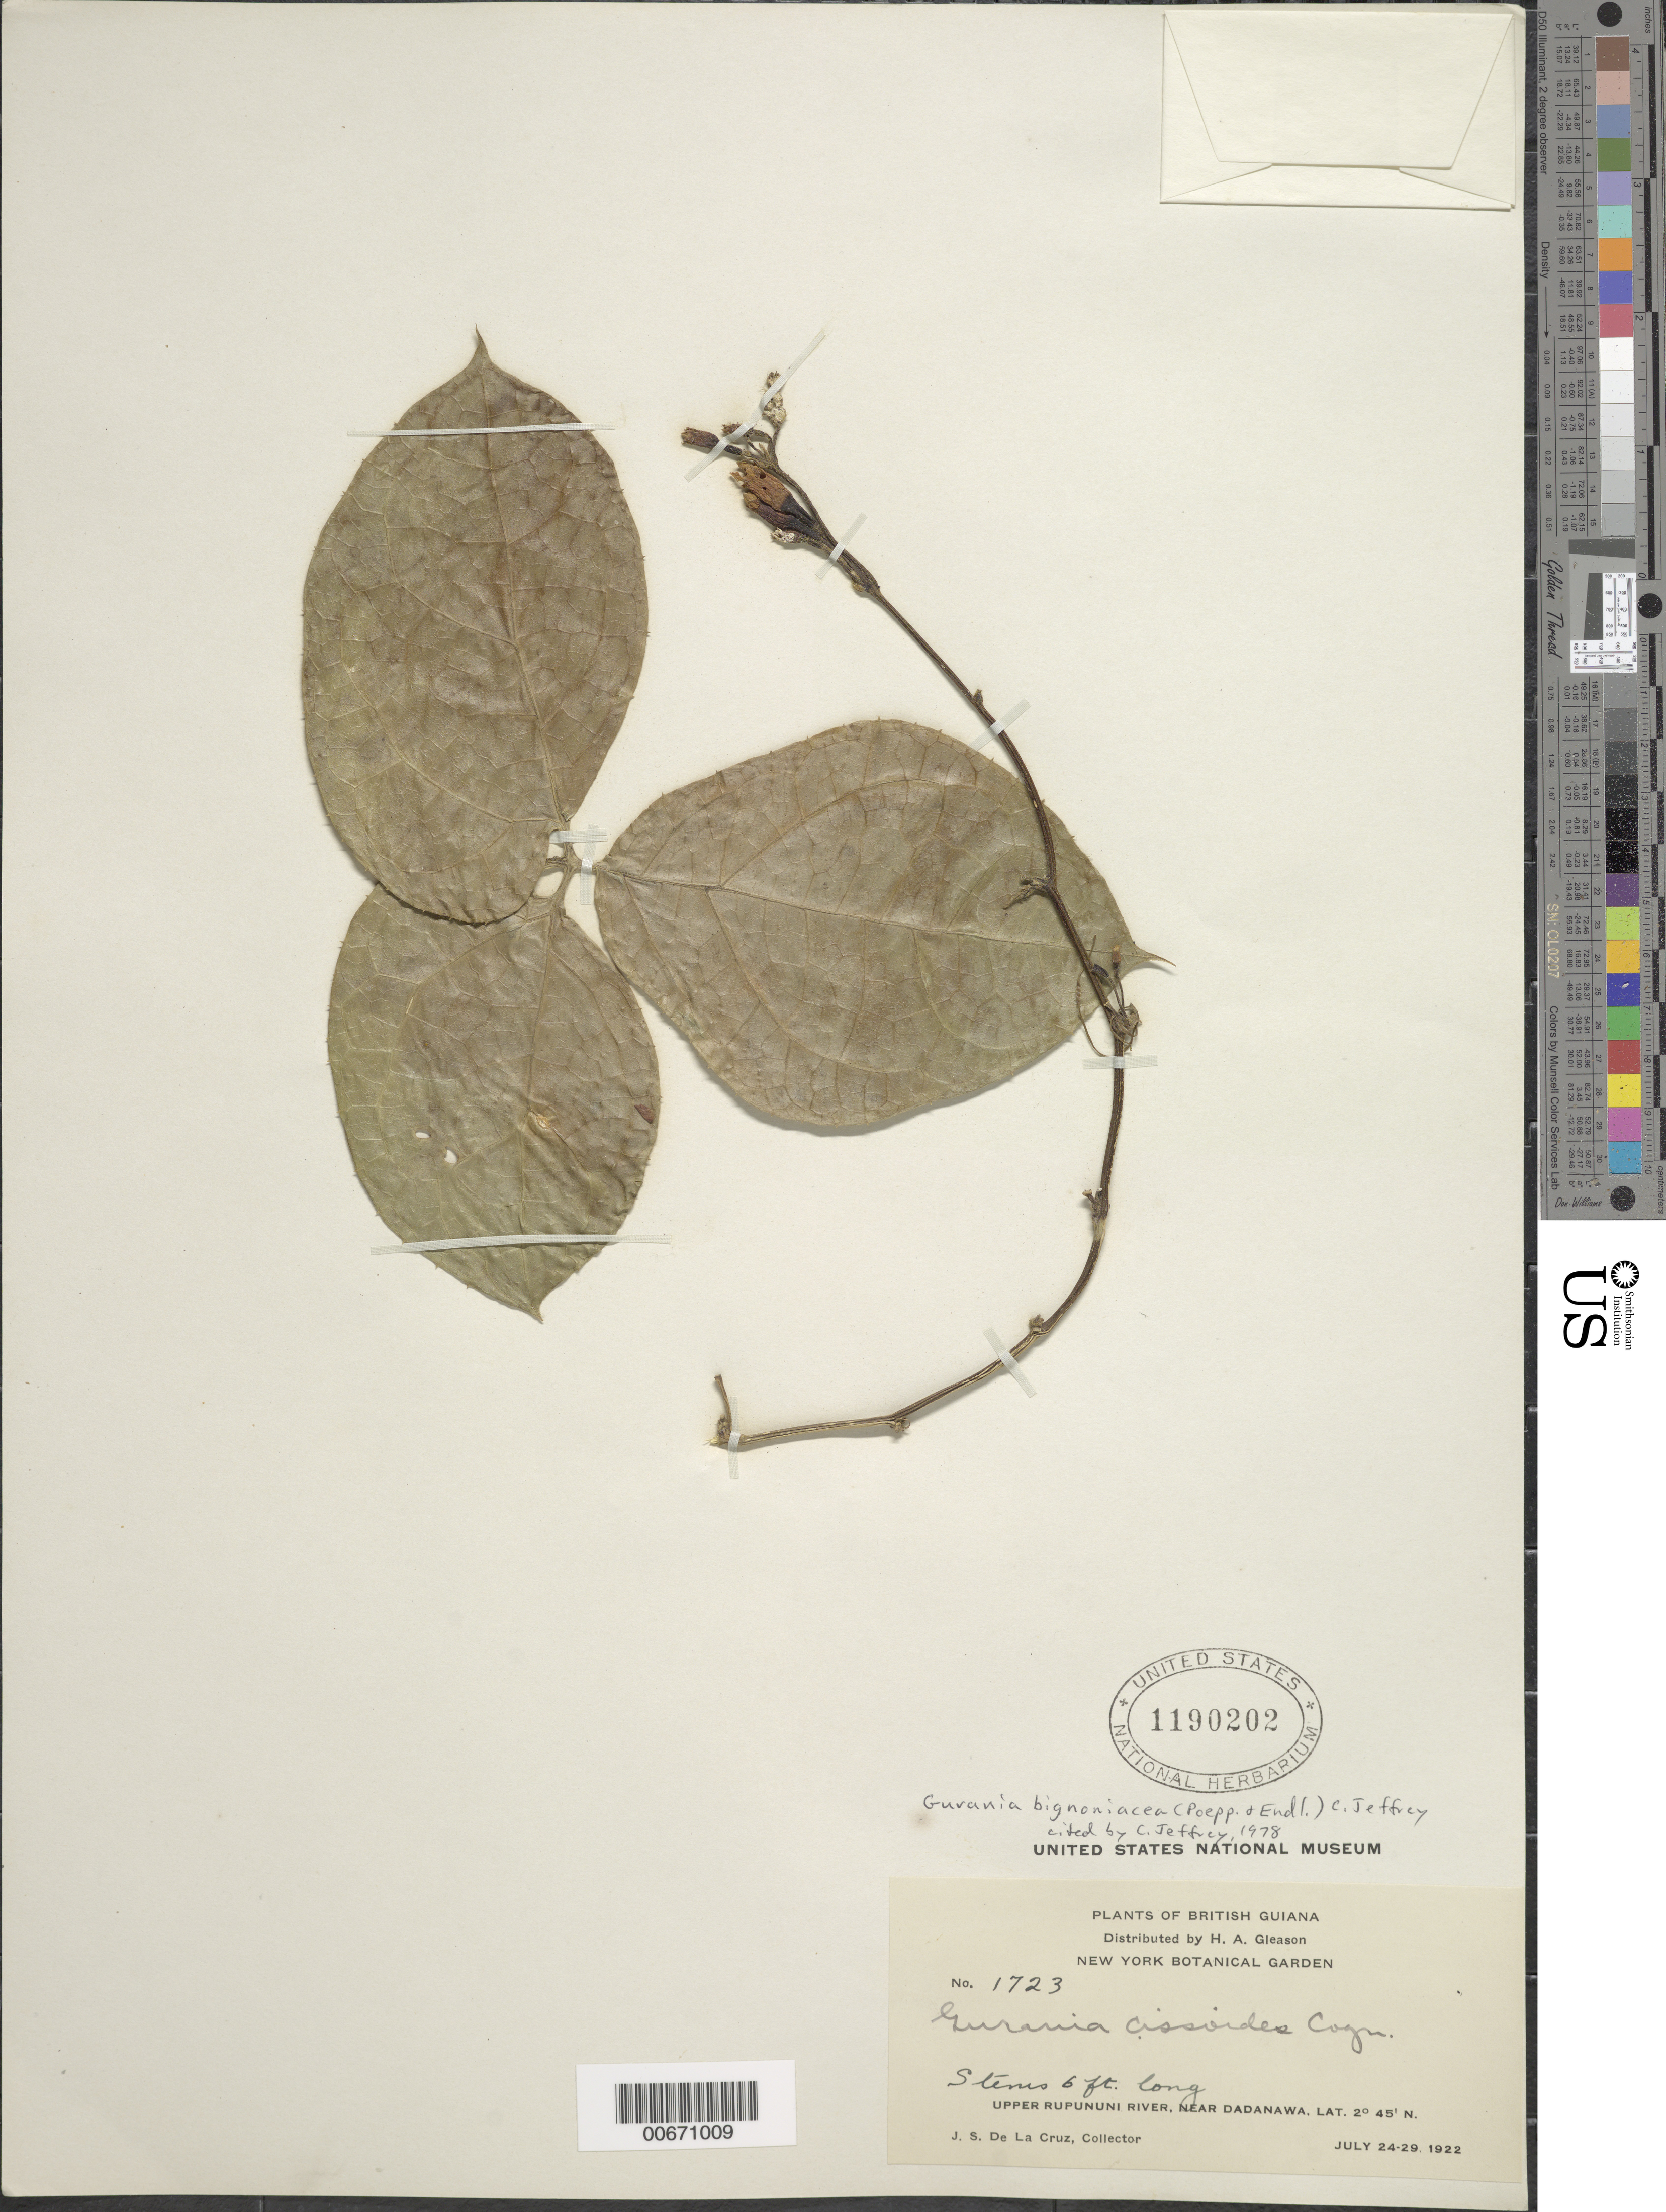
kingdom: Plantae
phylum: Tracheophyta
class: Magnoliopsida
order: Cucurbitales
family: Cucurbitaceae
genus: Gurania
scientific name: Gurania bignoniacea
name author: (Poepp. & Endl.) C. Jeffrey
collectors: J. S. de la Cruz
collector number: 1723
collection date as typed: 24-Jul-22 to 29-Jul-22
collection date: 1922-07-24/1922-07-29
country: Guyana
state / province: U. Takutu-U. Essequibo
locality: Dadanawa, near, upper Rupununi R.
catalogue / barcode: US 1190202